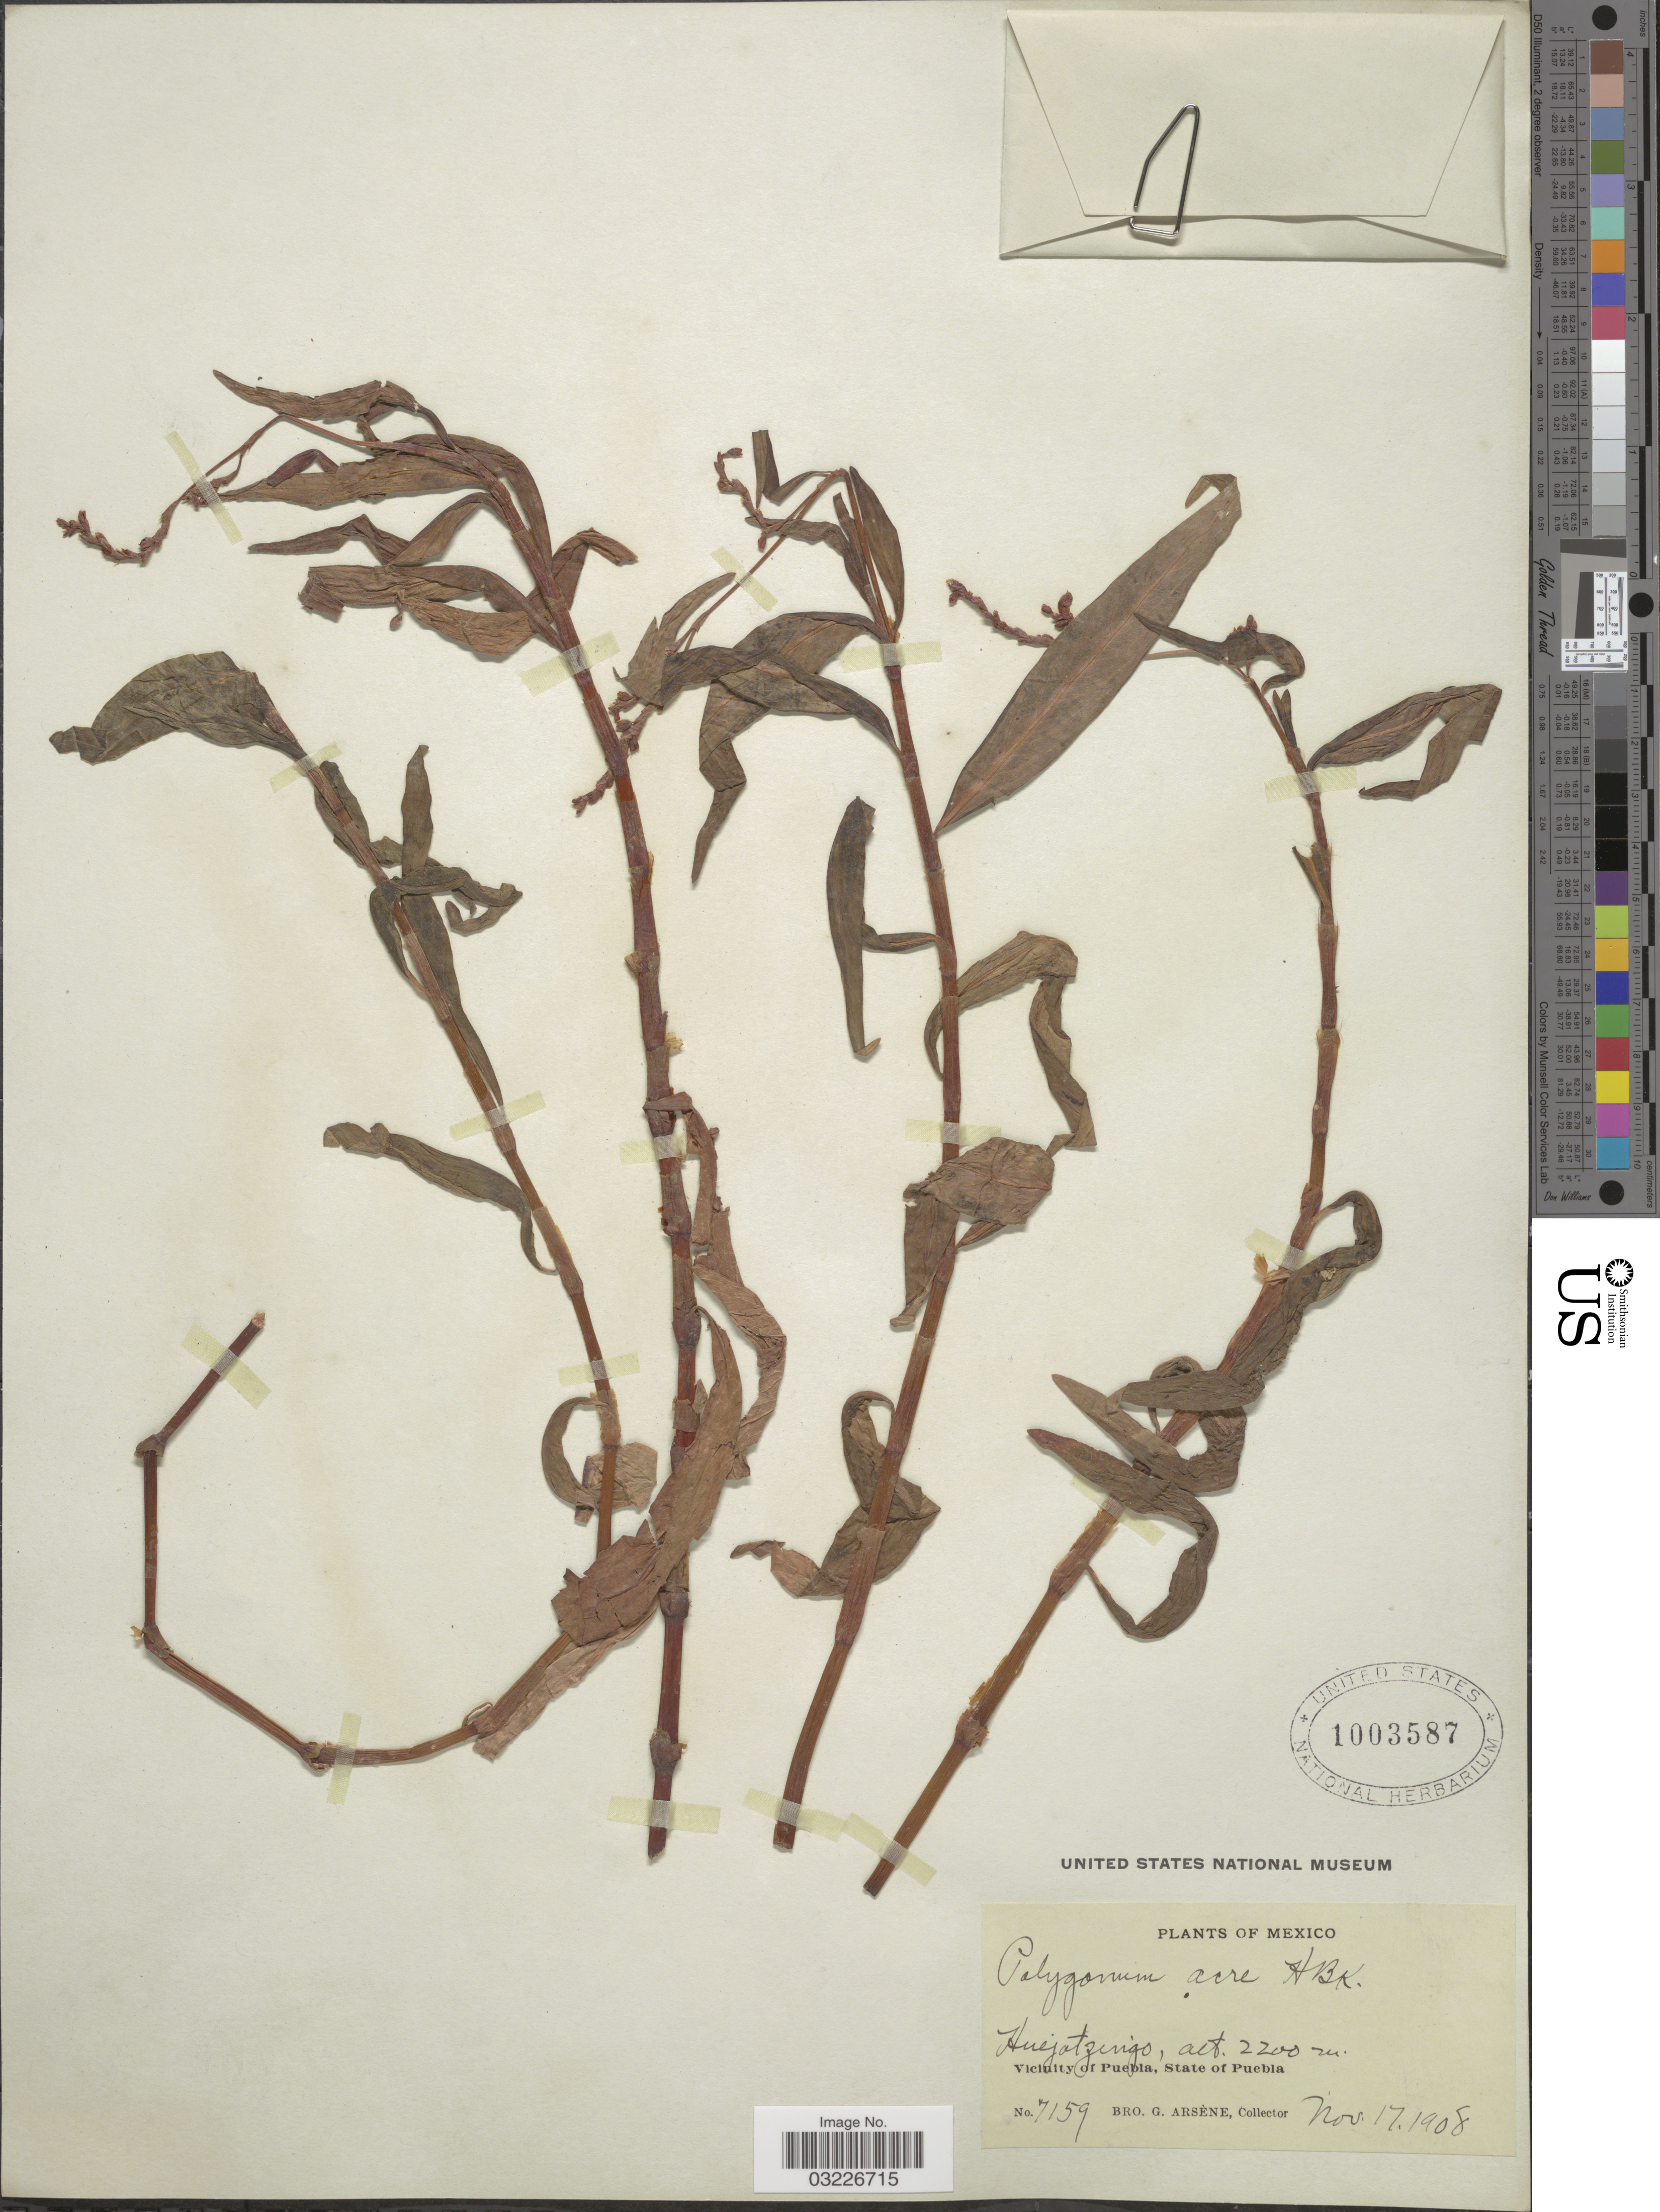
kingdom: Plantae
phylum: Tracheophyta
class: Magnoliopsida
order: Caryophyllales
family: Polygonaceae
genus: Polygonum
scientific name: Polygonum sp.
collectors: Bro. G. Arsène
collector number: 7159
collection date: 1908-11-17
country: Mexico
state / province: Puebla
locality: Huejatzingo, Vicinity of Puebla.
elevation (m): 2200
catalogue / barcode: US 1003587